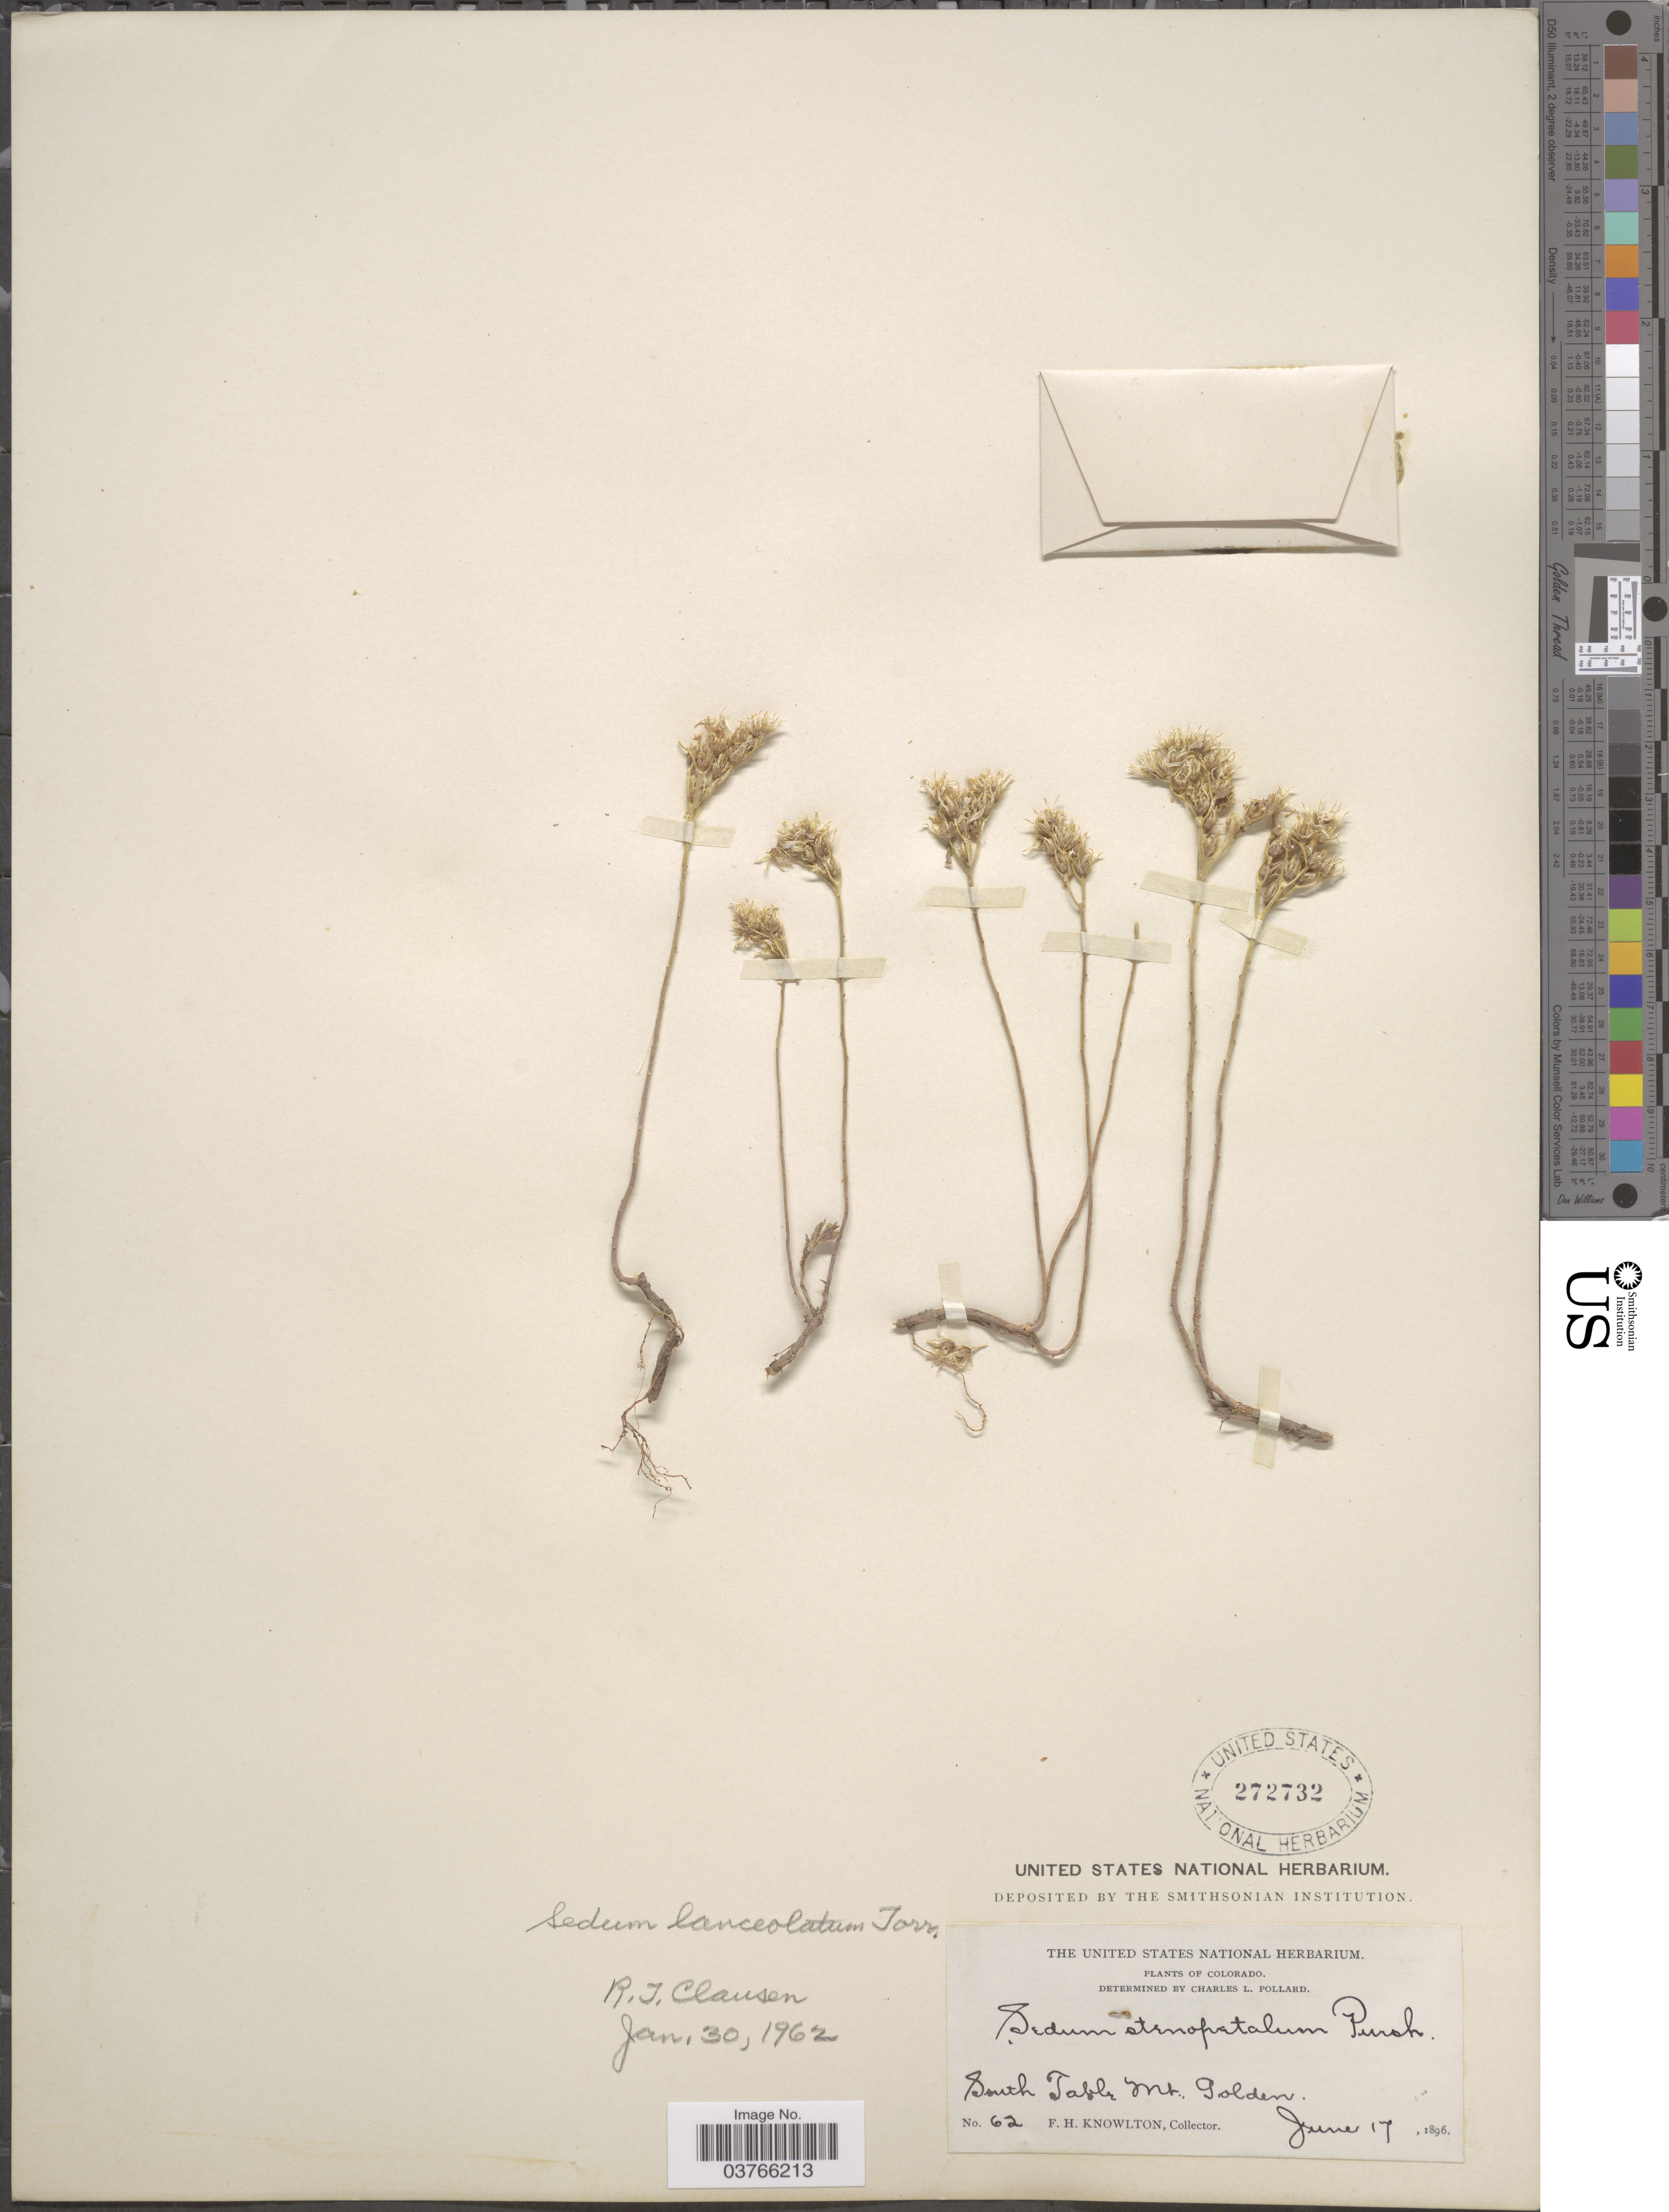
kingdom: Plantae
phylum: Tracheophyta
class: Magnoliopsida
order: Saxifragales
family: Crassulaceae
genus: Sedum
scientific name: Sedum lanceolatum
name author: Torr.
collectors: F. H. Knowlton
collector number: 62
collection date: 1896-06-17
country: United States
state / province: Colorado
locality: South Table Mt., Golden.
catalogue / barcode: US 272732